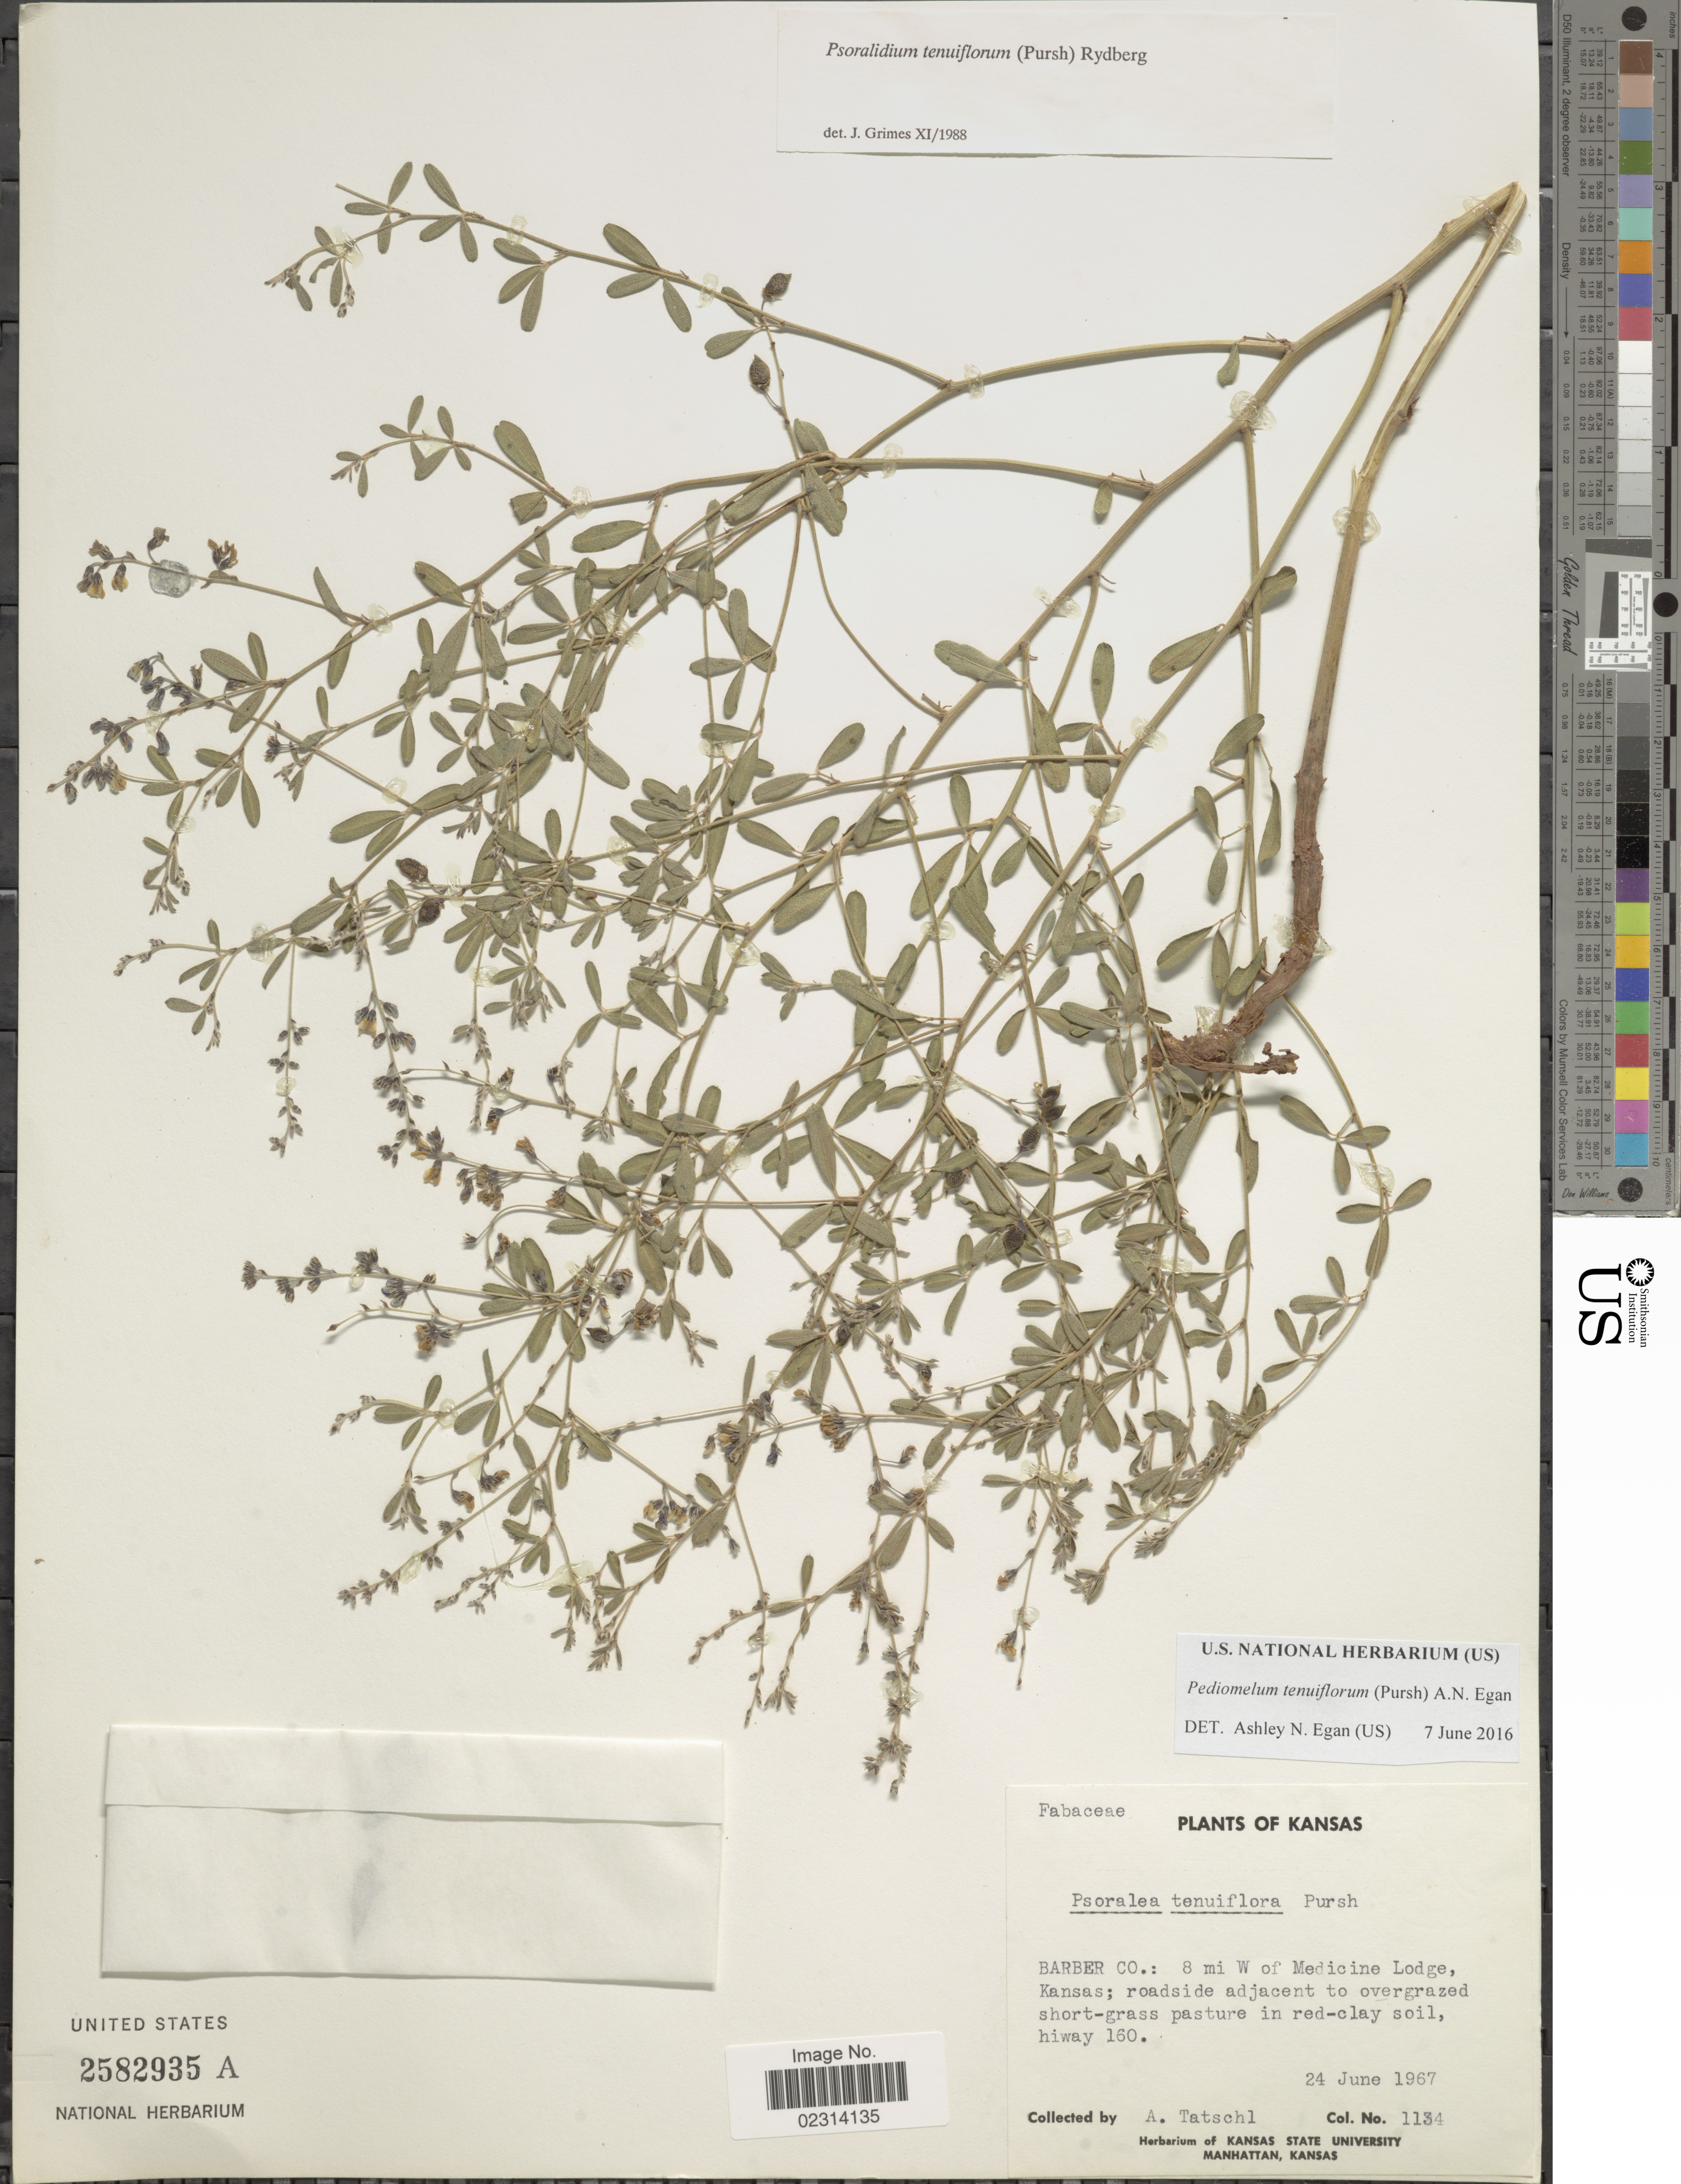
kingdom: Plantae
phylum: Tracheophyta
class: Magnoliopsida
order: Fabales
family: Fabaceae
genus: Psoralidium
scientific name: Psoralidium tenuiflorum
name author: (Pursh) Rydb.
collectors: A. Tatschl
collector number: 1134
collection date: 1967-06-24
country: United States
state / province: Kansas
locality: Barber Co.: 8 mi W of Medicine Lodge, hiway 160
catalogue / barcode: US 2582935A